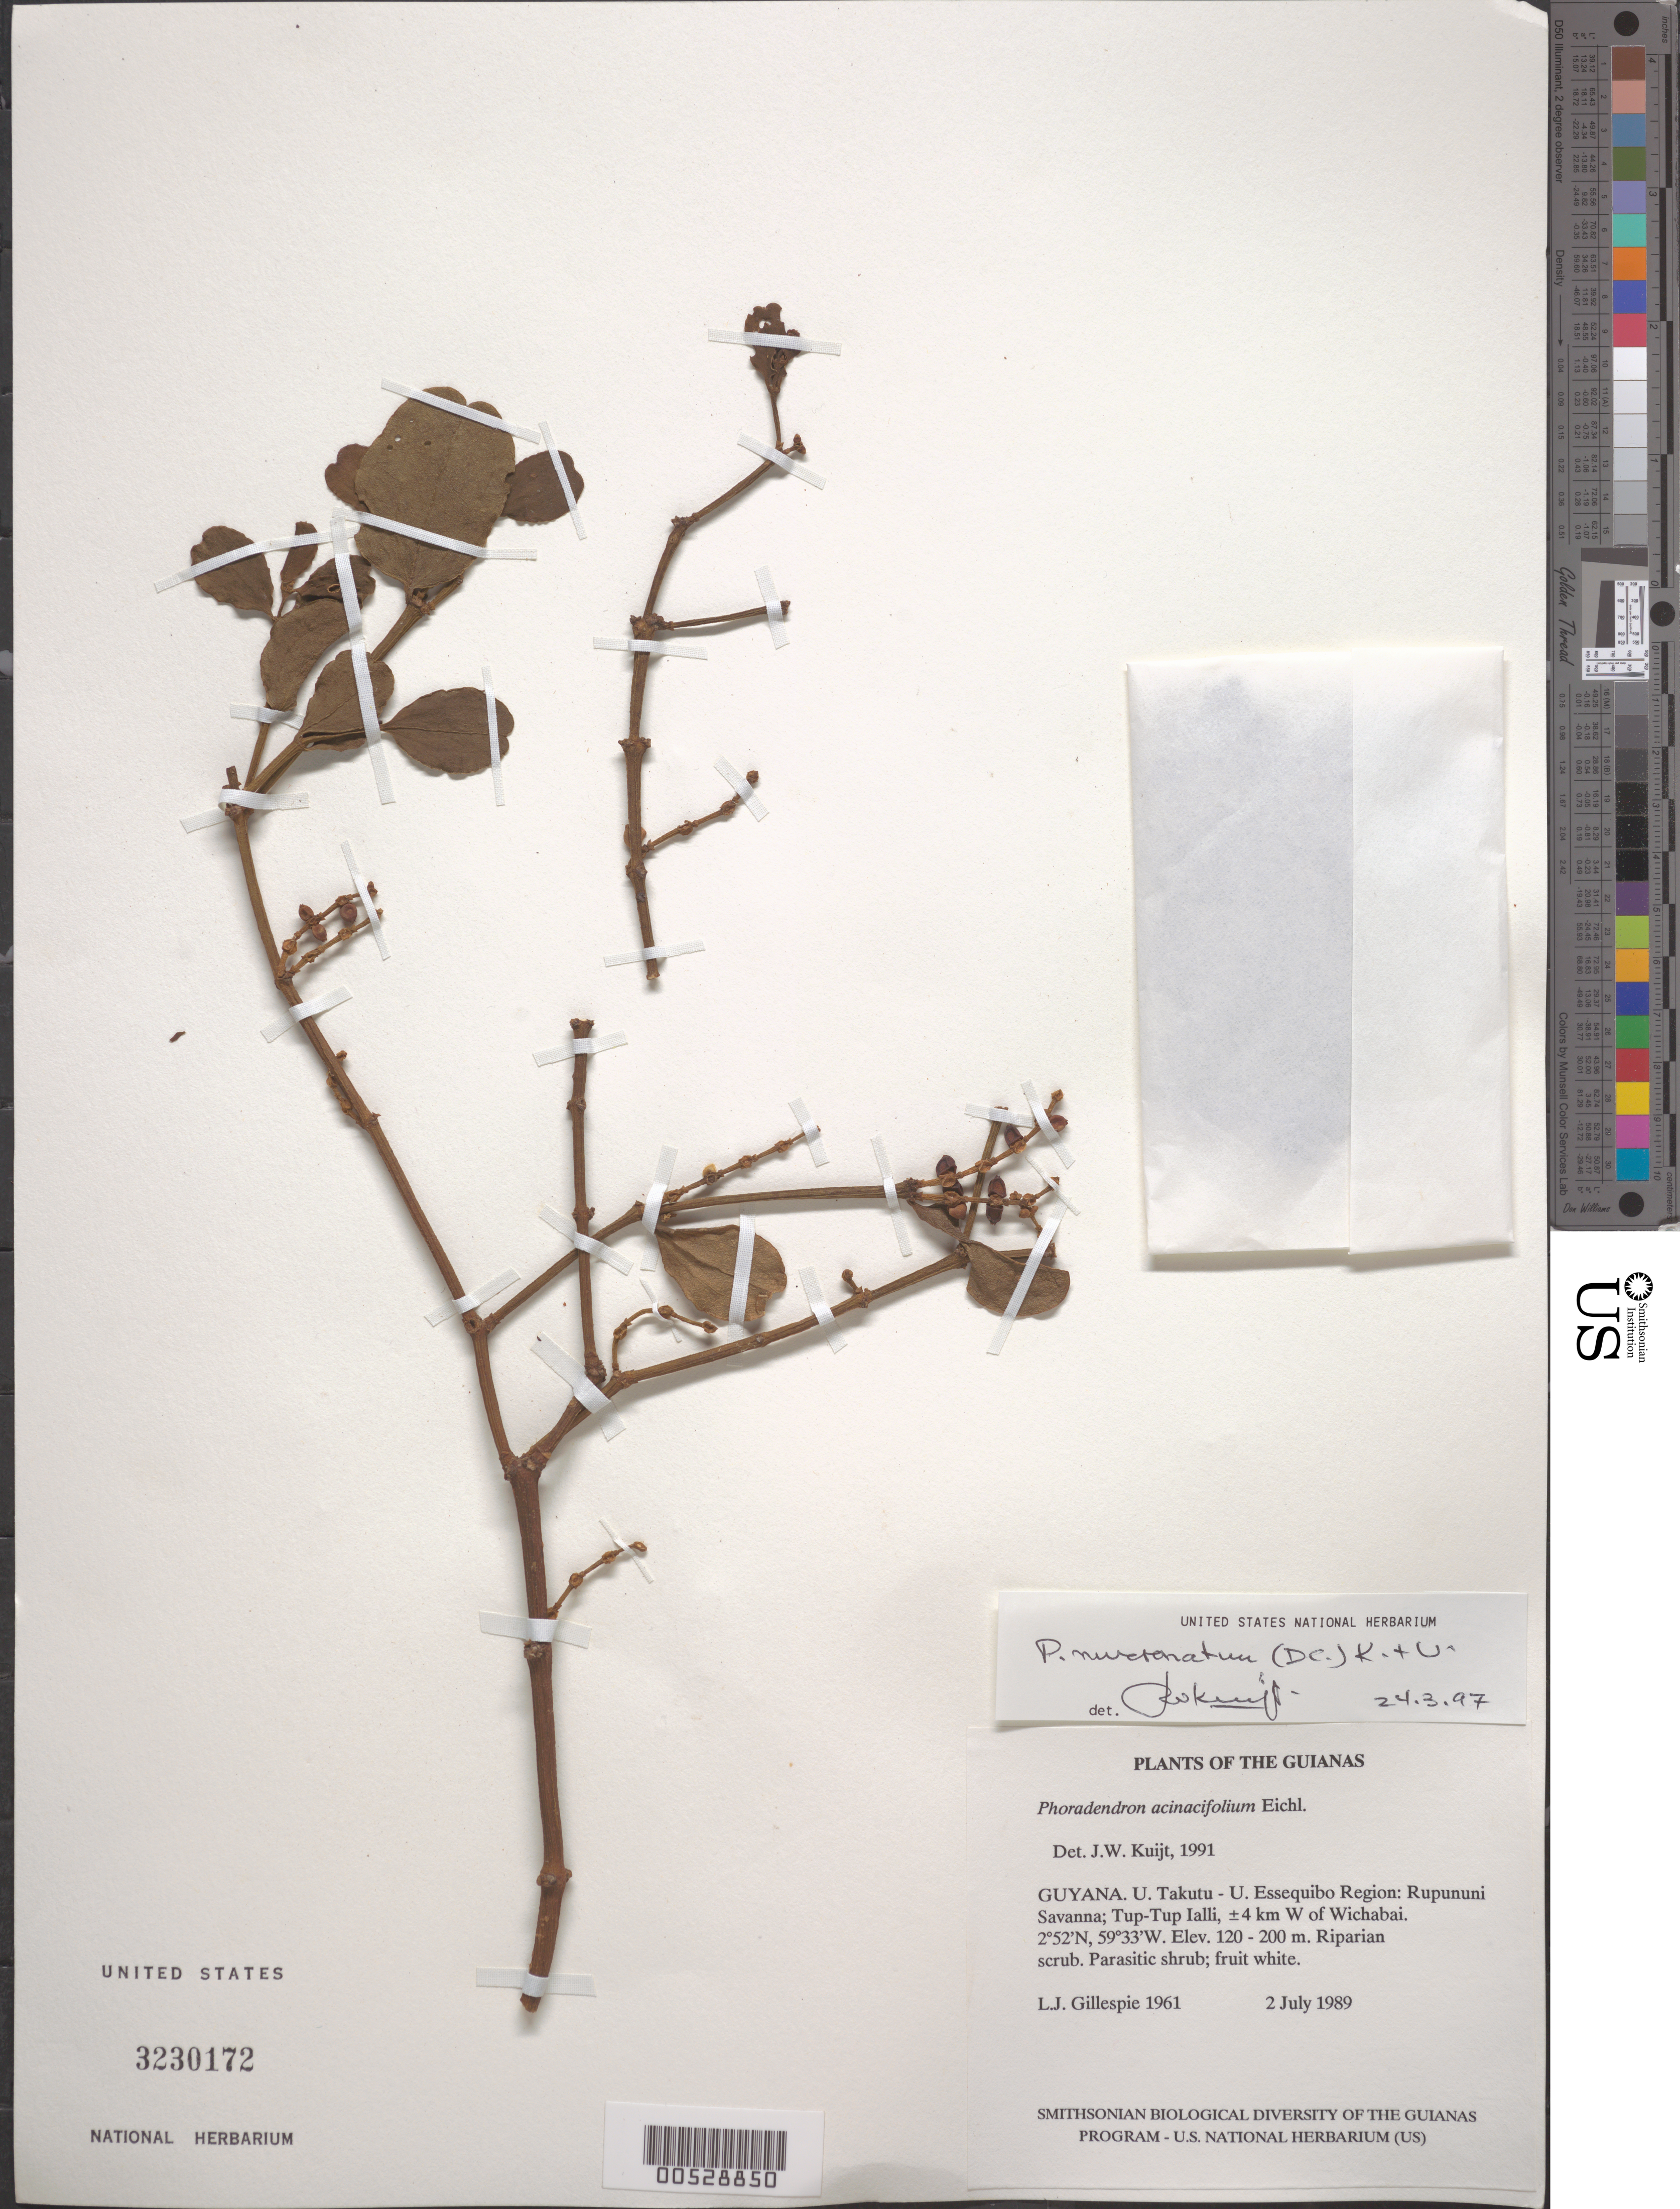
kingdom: Plantae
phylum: Tracheophyta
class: Magnoliopsida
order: Santalales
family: Viscaceae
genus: Phoradendron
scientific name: Phoradendron mucronatum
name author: (DC.) Krug & Urb.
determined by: Kuijt, Job, (CANADA)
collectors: L. J. Gillespie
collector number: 1961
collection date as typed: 2 July 1989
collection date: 1989-07-02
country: Guyana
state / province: U. Takutu-U. Essequibo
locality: Rupununi Savanna, Tup-Tup Ialli, ±4 km W of Wichabai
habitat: Riparian scrub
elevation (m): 120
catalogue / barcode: US 3230172